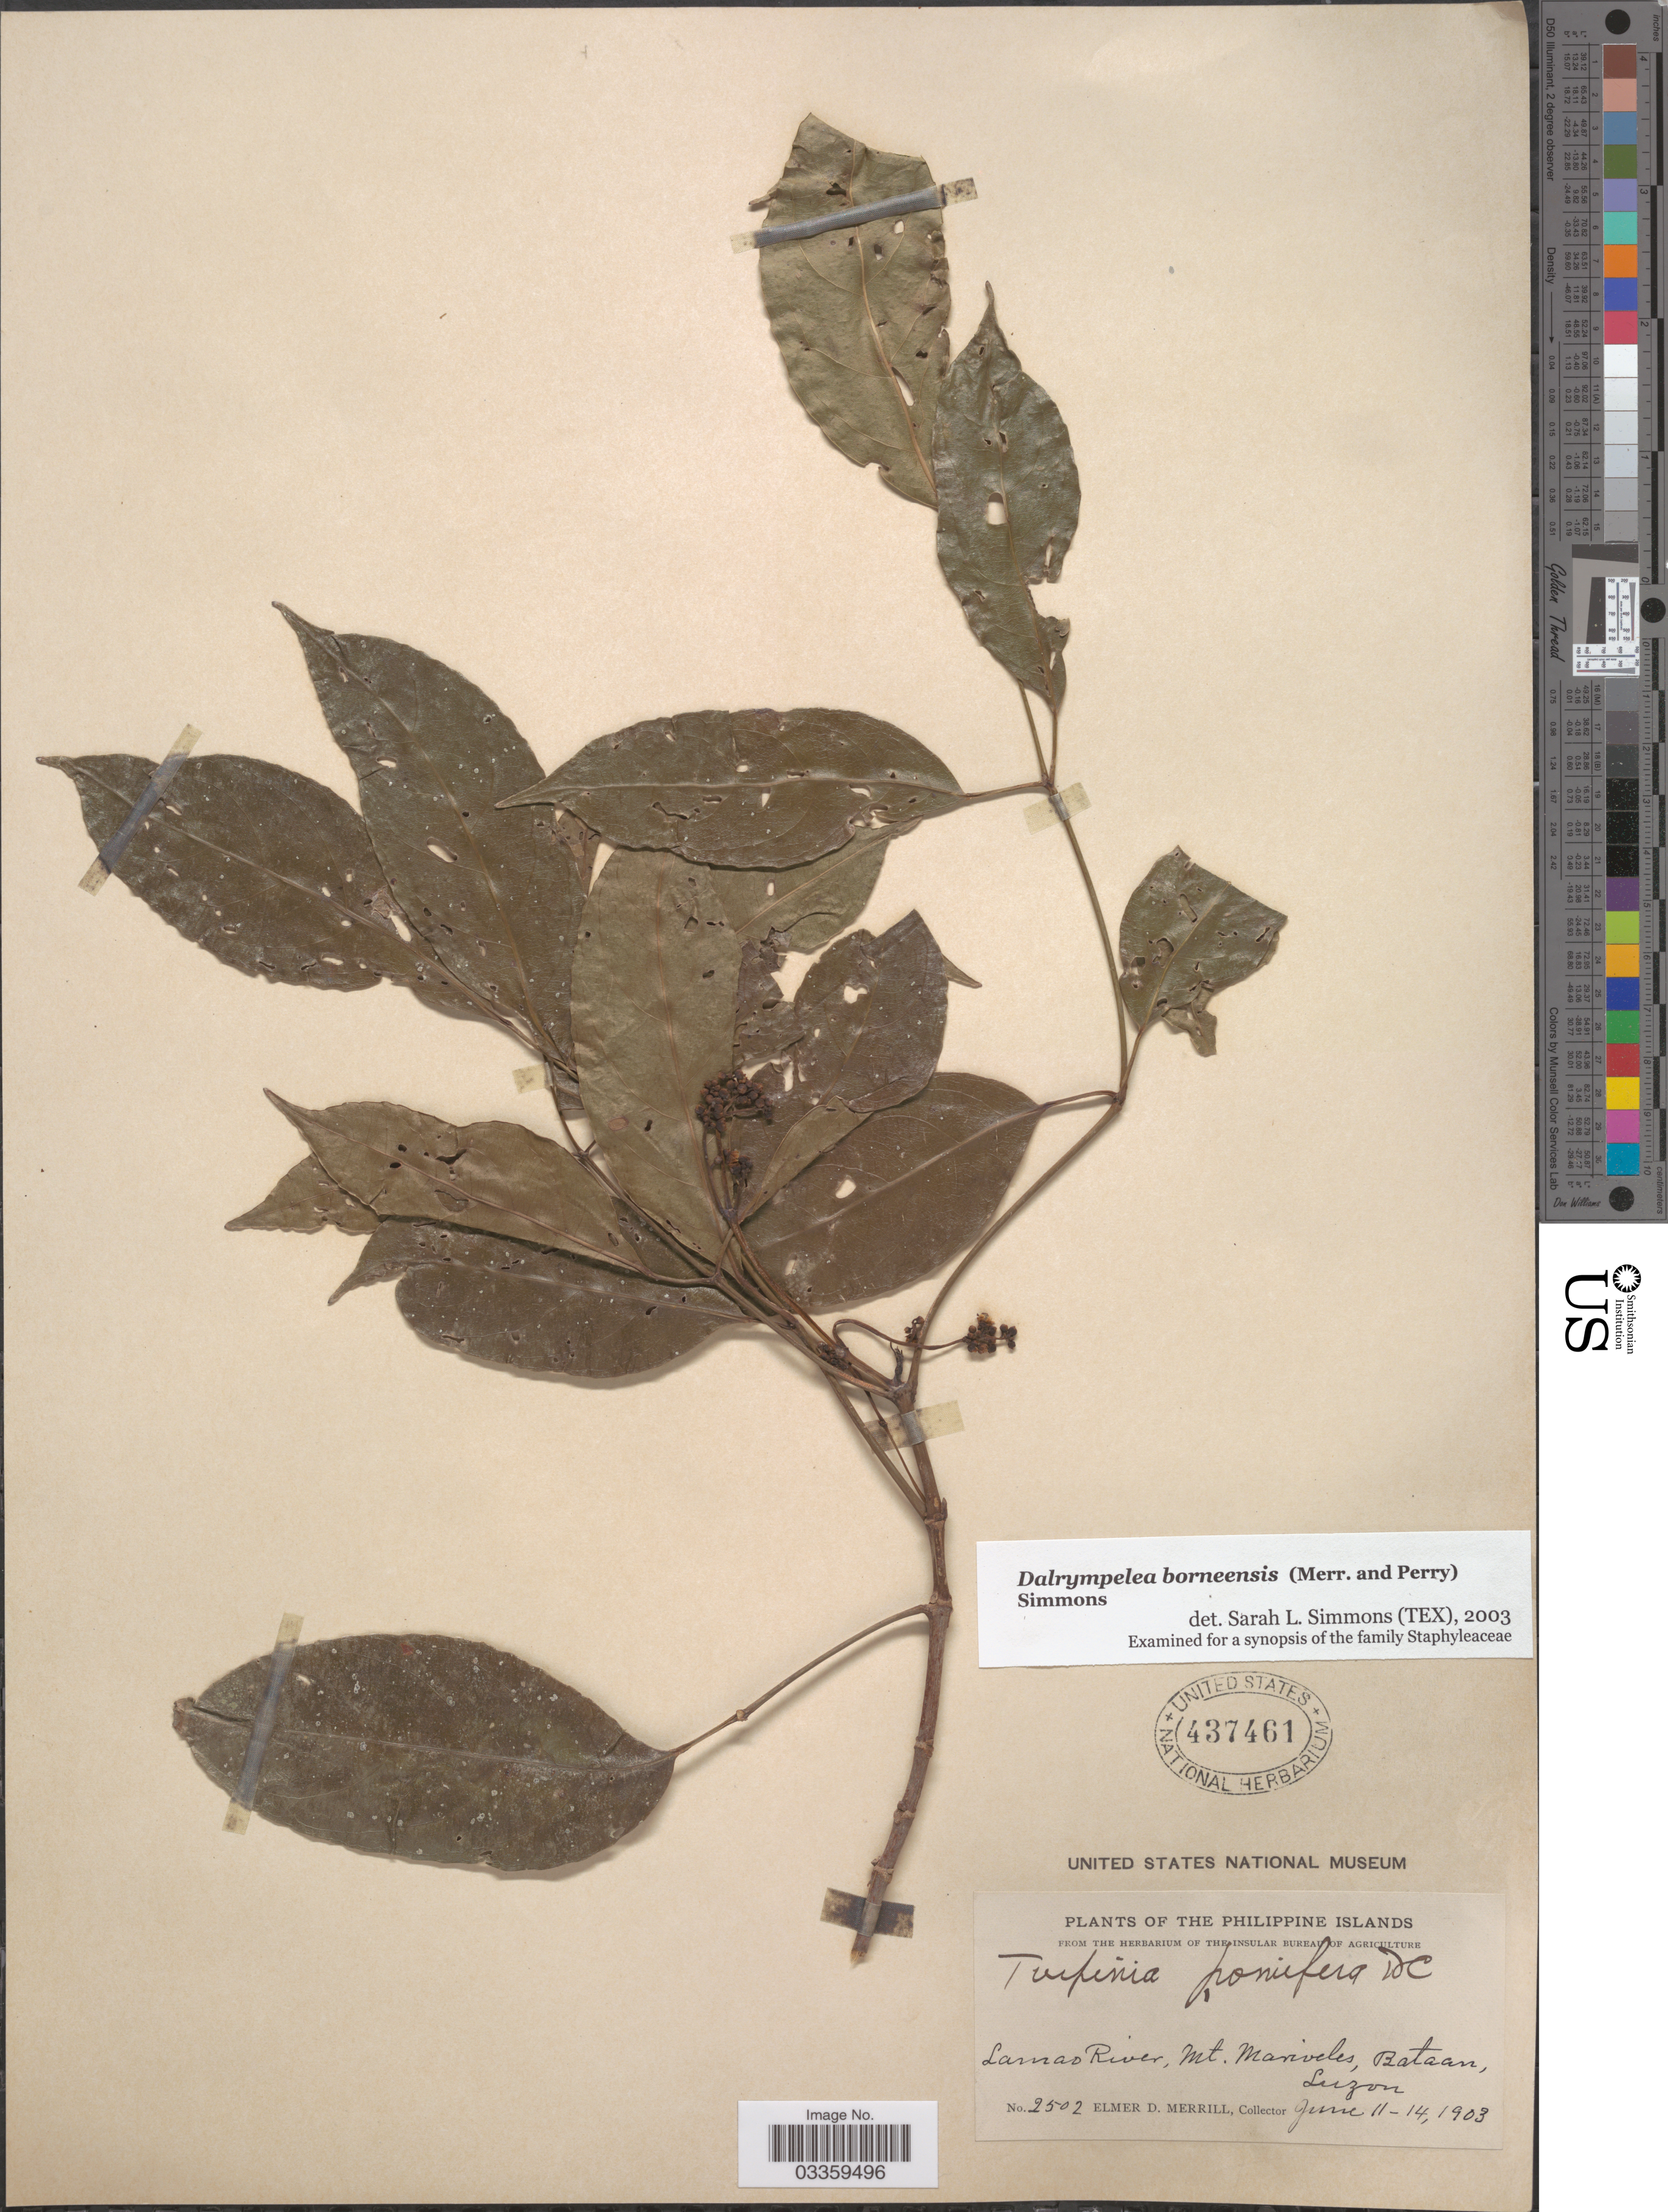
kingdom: Plantae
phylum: Tracheophyta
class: Magnoliopsida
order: Crossosomatales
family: Staphyleaceae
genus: Dalrympelea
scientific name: Dalrympelea borneensis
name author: (Merr. & L.M. Perry) Nor-Ezzaw.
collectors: E. D. Merrill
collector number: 2502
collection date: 1903-06-11/1903-06-14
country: Philippines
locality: Philippine Islands. Lamao River, Mt. Mariveles, Province of Bataan, Luzon.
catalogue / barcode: US 437461